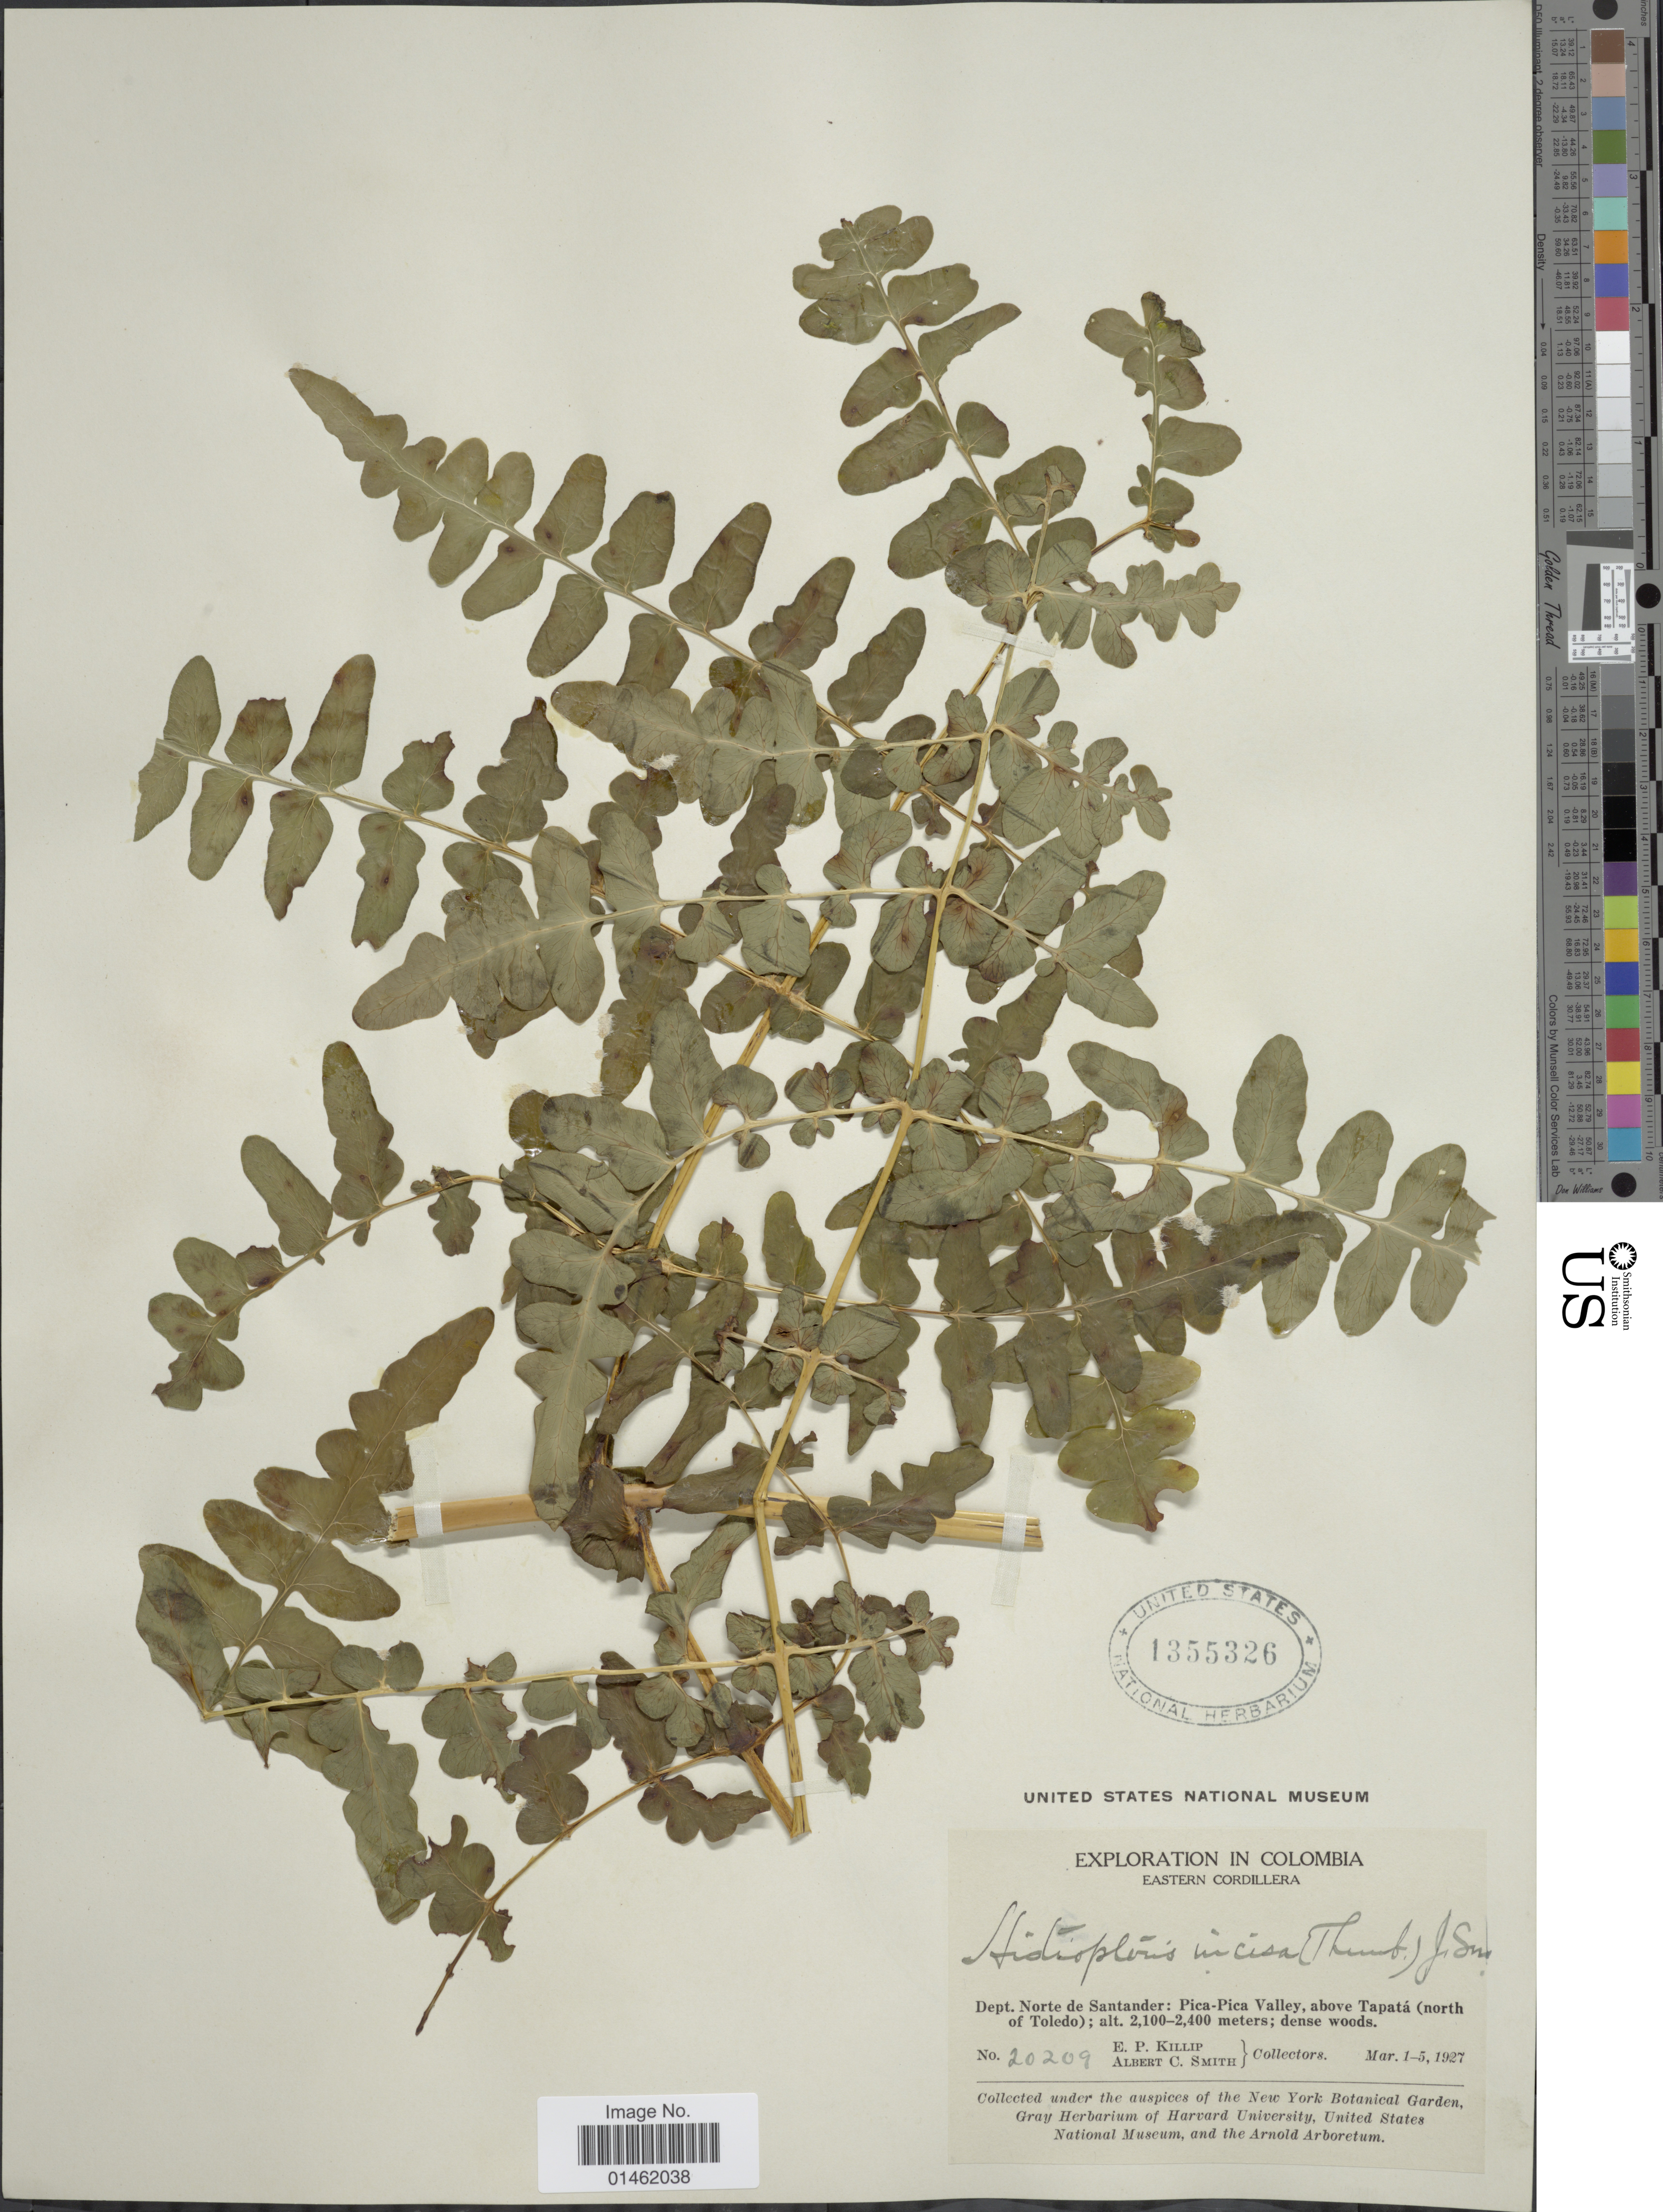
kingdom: Plantae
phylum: Tracheophyta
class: Polypodiopsida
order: Polypodiales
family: Dennstaedtiaceae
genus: Histiopteris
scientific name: Histiopteris incisa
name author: (Thunb.) J. Sm.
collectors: E. P. Killip & A. C. Smith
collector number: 20209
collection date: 1927-03-01/1927-03-05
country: Colombia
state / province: Norte de Santander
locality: Eastern Cordillera, Dept. Norte de Santander: Pica-Pica valley, above Tapatá(north of Toledo)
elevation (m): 2100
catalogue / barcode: US 1355326